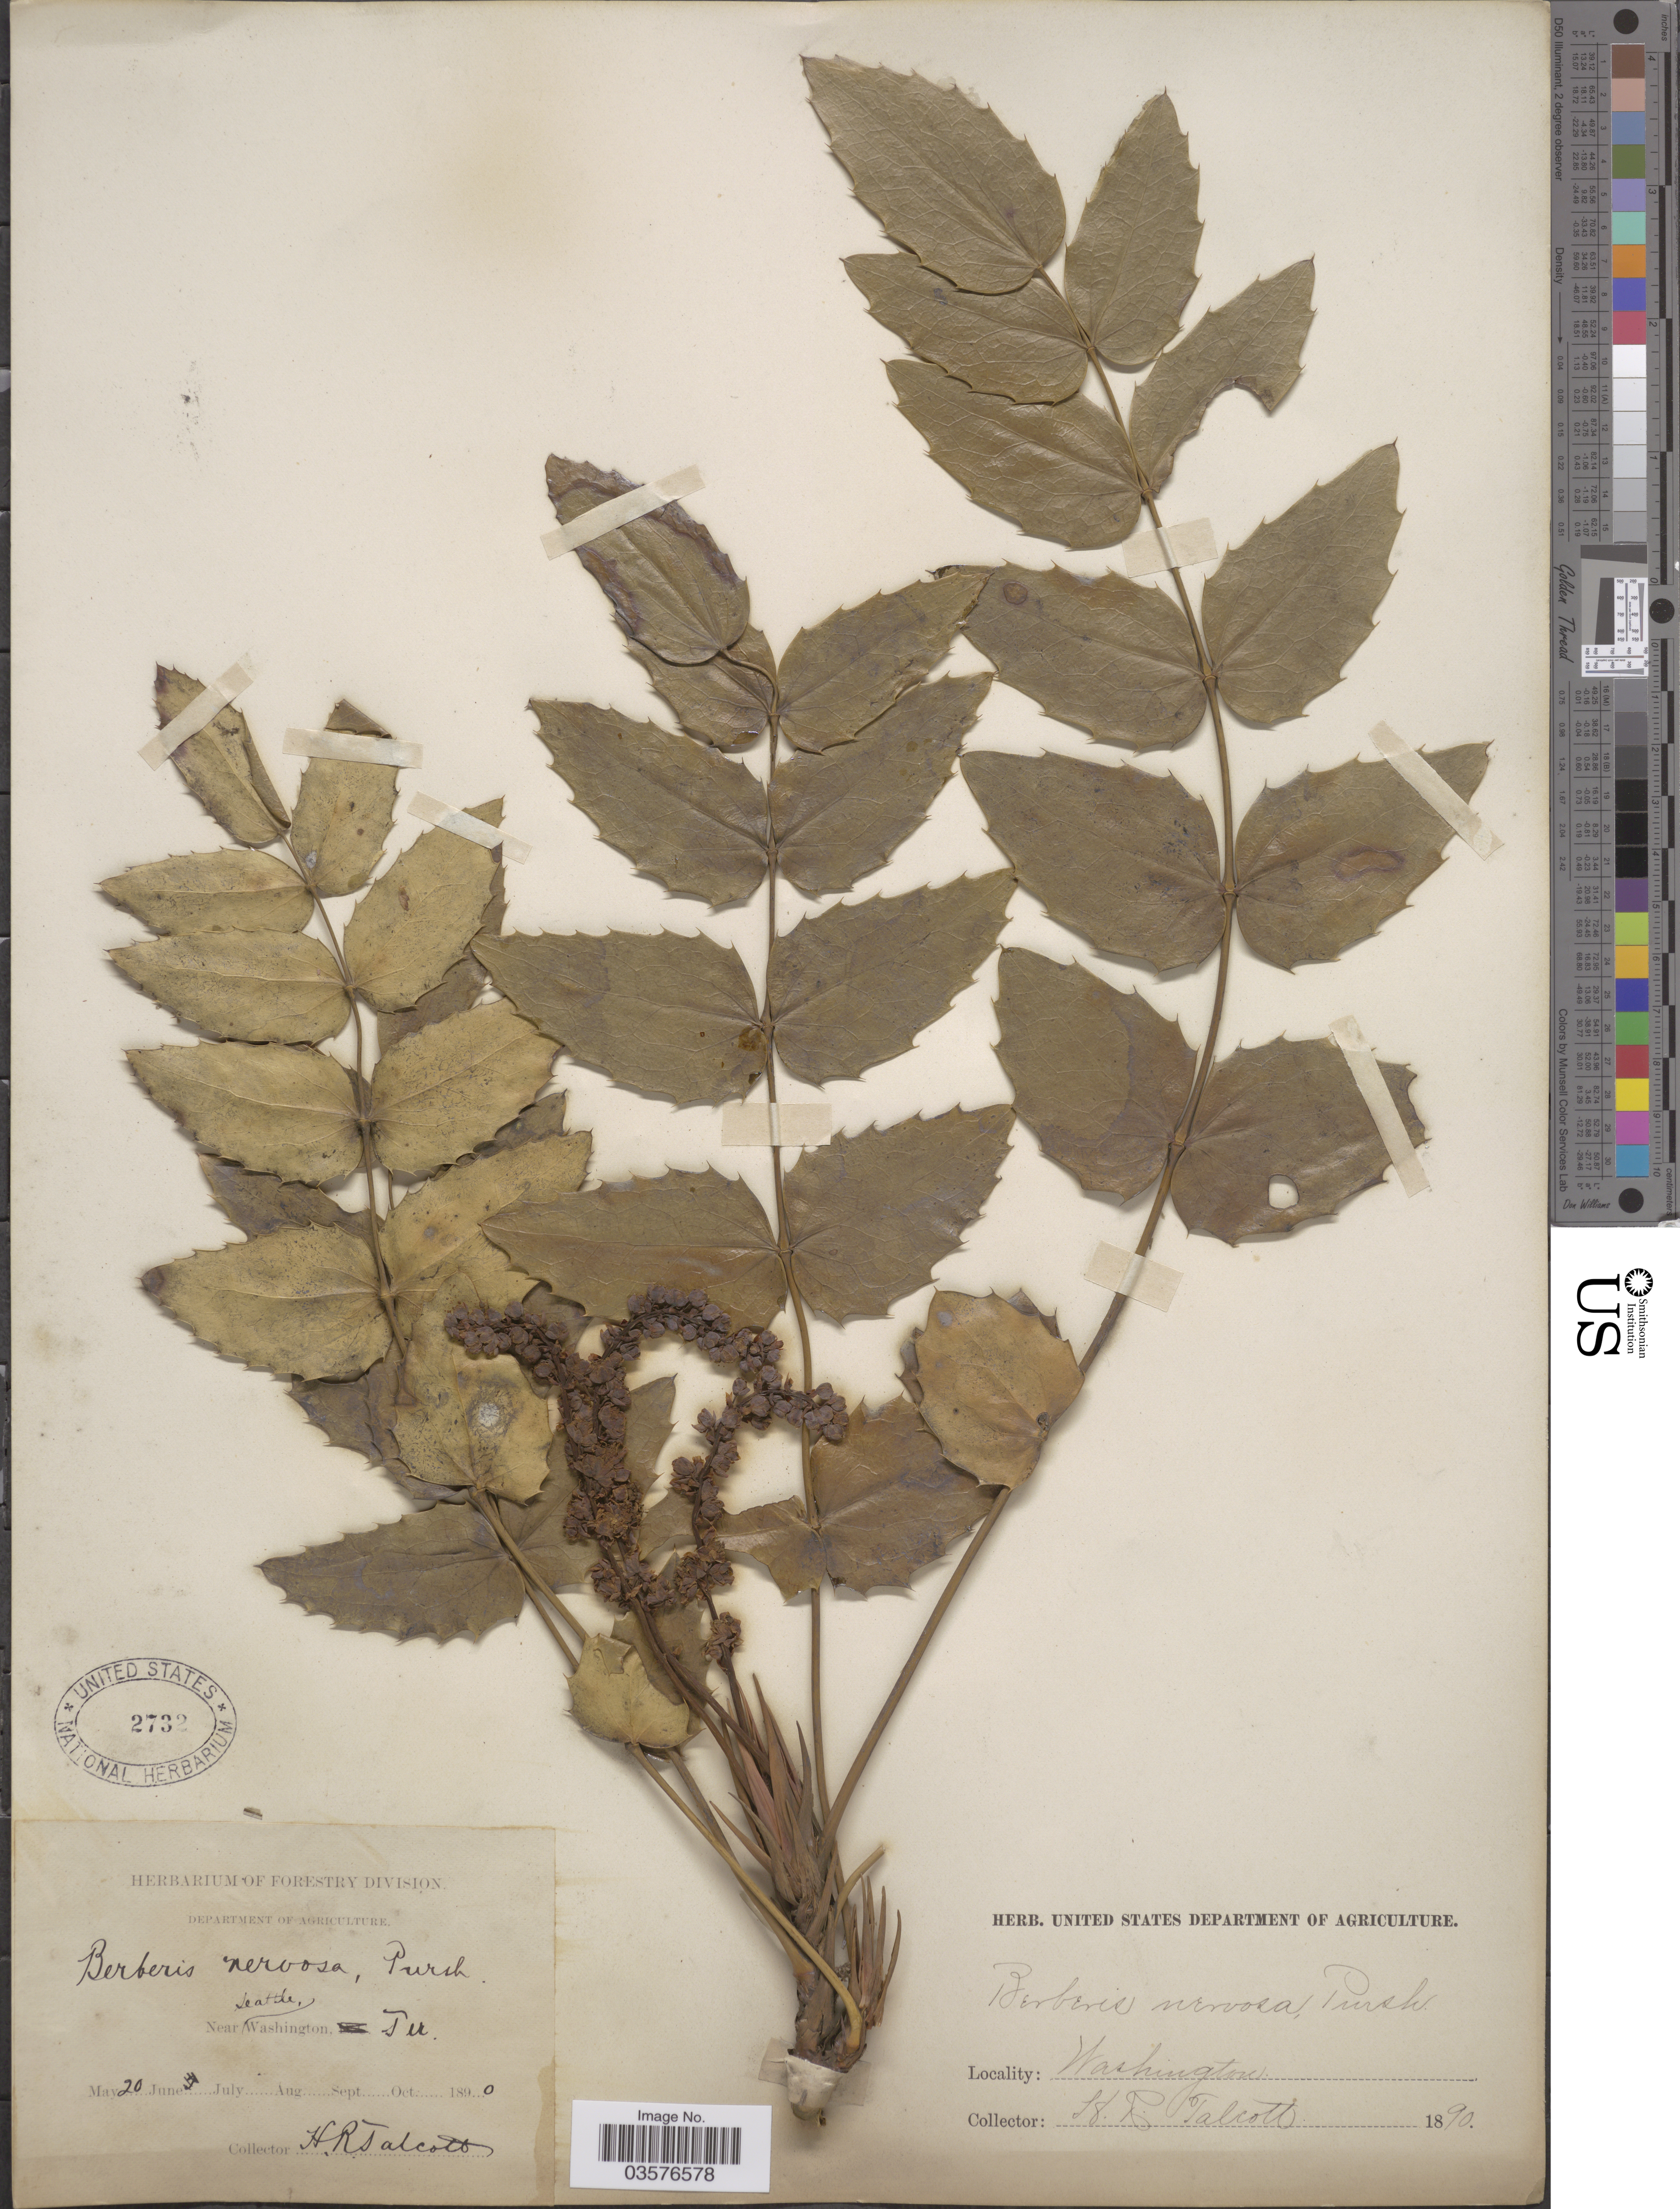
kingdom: Plantae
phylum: Tracheophyta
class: Magnoliopsida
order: Ranunculales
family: Berberidaceae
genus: Mahonia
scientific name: Mahonia nervosa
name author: (Pursh) Nutt.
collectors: H. Jalcott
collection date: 1890-05-20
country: United States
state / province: Washington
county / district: King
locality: Near Seattle.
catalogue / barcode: US 2732